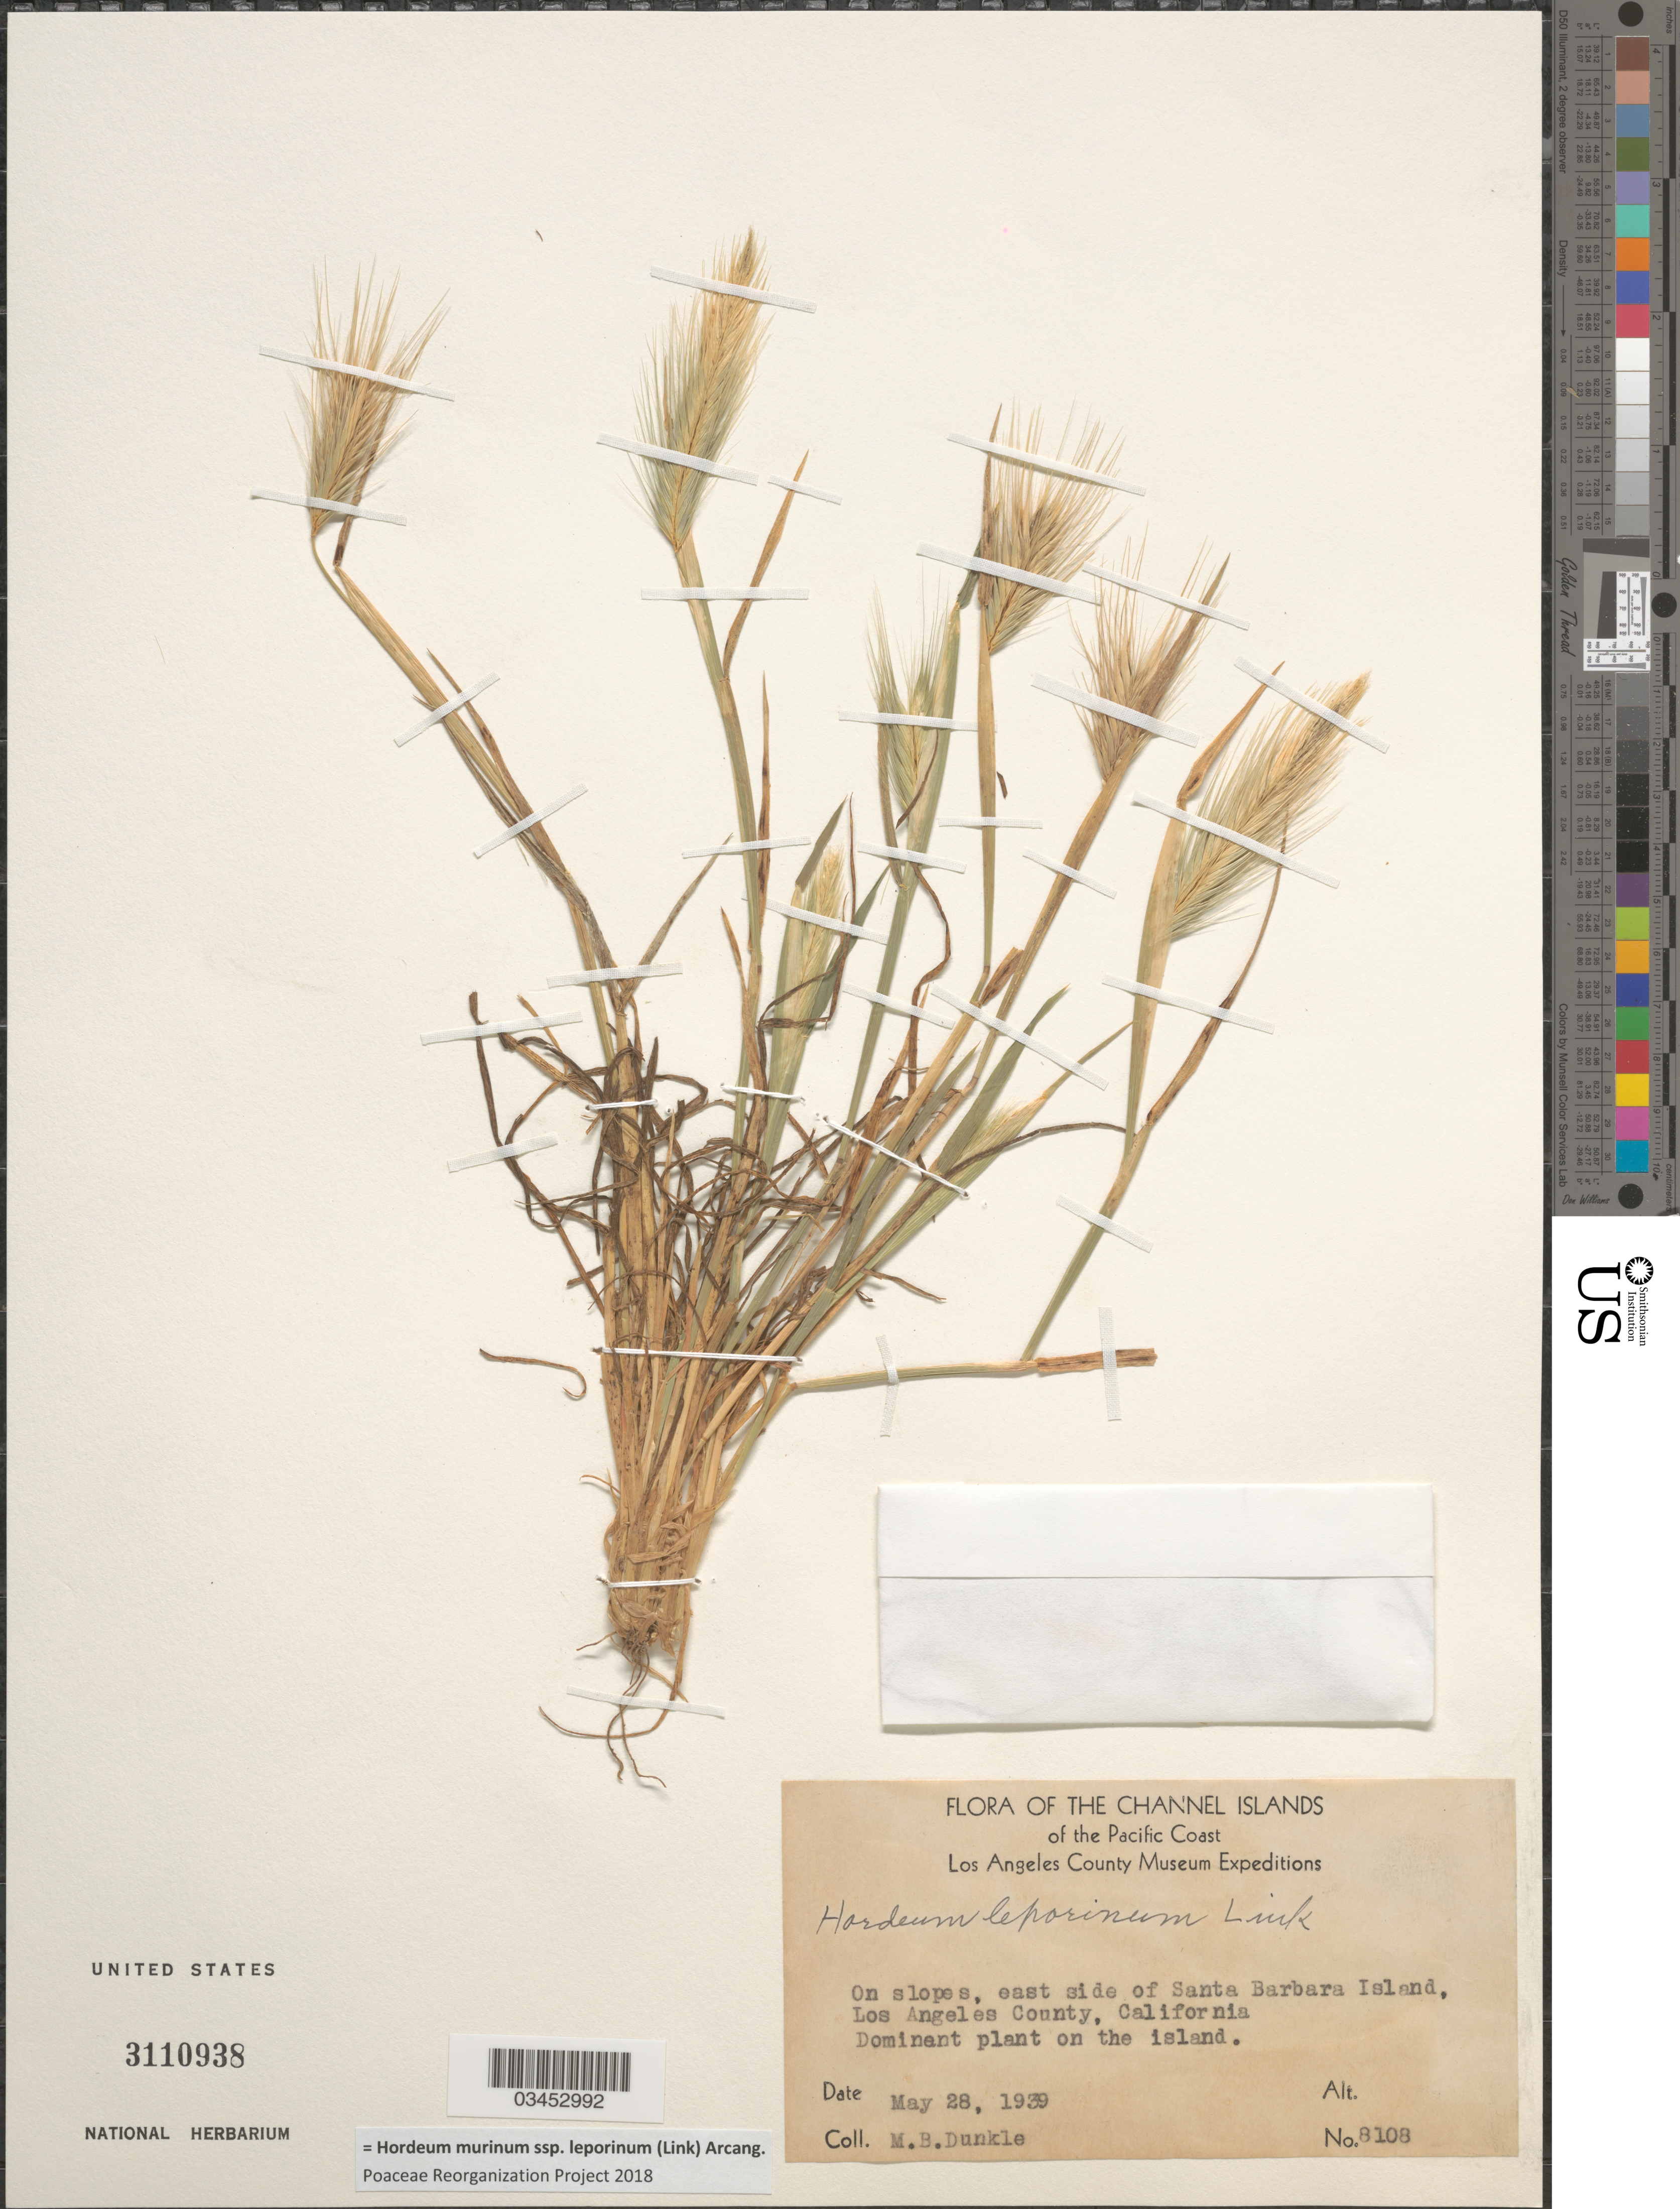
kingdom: Plantae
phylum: Tracheophyta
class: Liliopsida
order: Poales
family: Poaceae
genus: Hordeum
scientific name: Hordeum murinum subsp. leporinum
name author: (Link) Arcang.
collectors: M. Dunkle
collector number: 8108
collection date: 1939-05-28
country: United States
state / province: California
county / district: Santa Barbara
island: Santa Barbara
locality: The Channel Islands of the Pacific Coast. Los Angeles County Museum Expeditions. On slope, east side of Santa Barbara Island, Los Angeles County.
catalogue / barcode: US 3110938